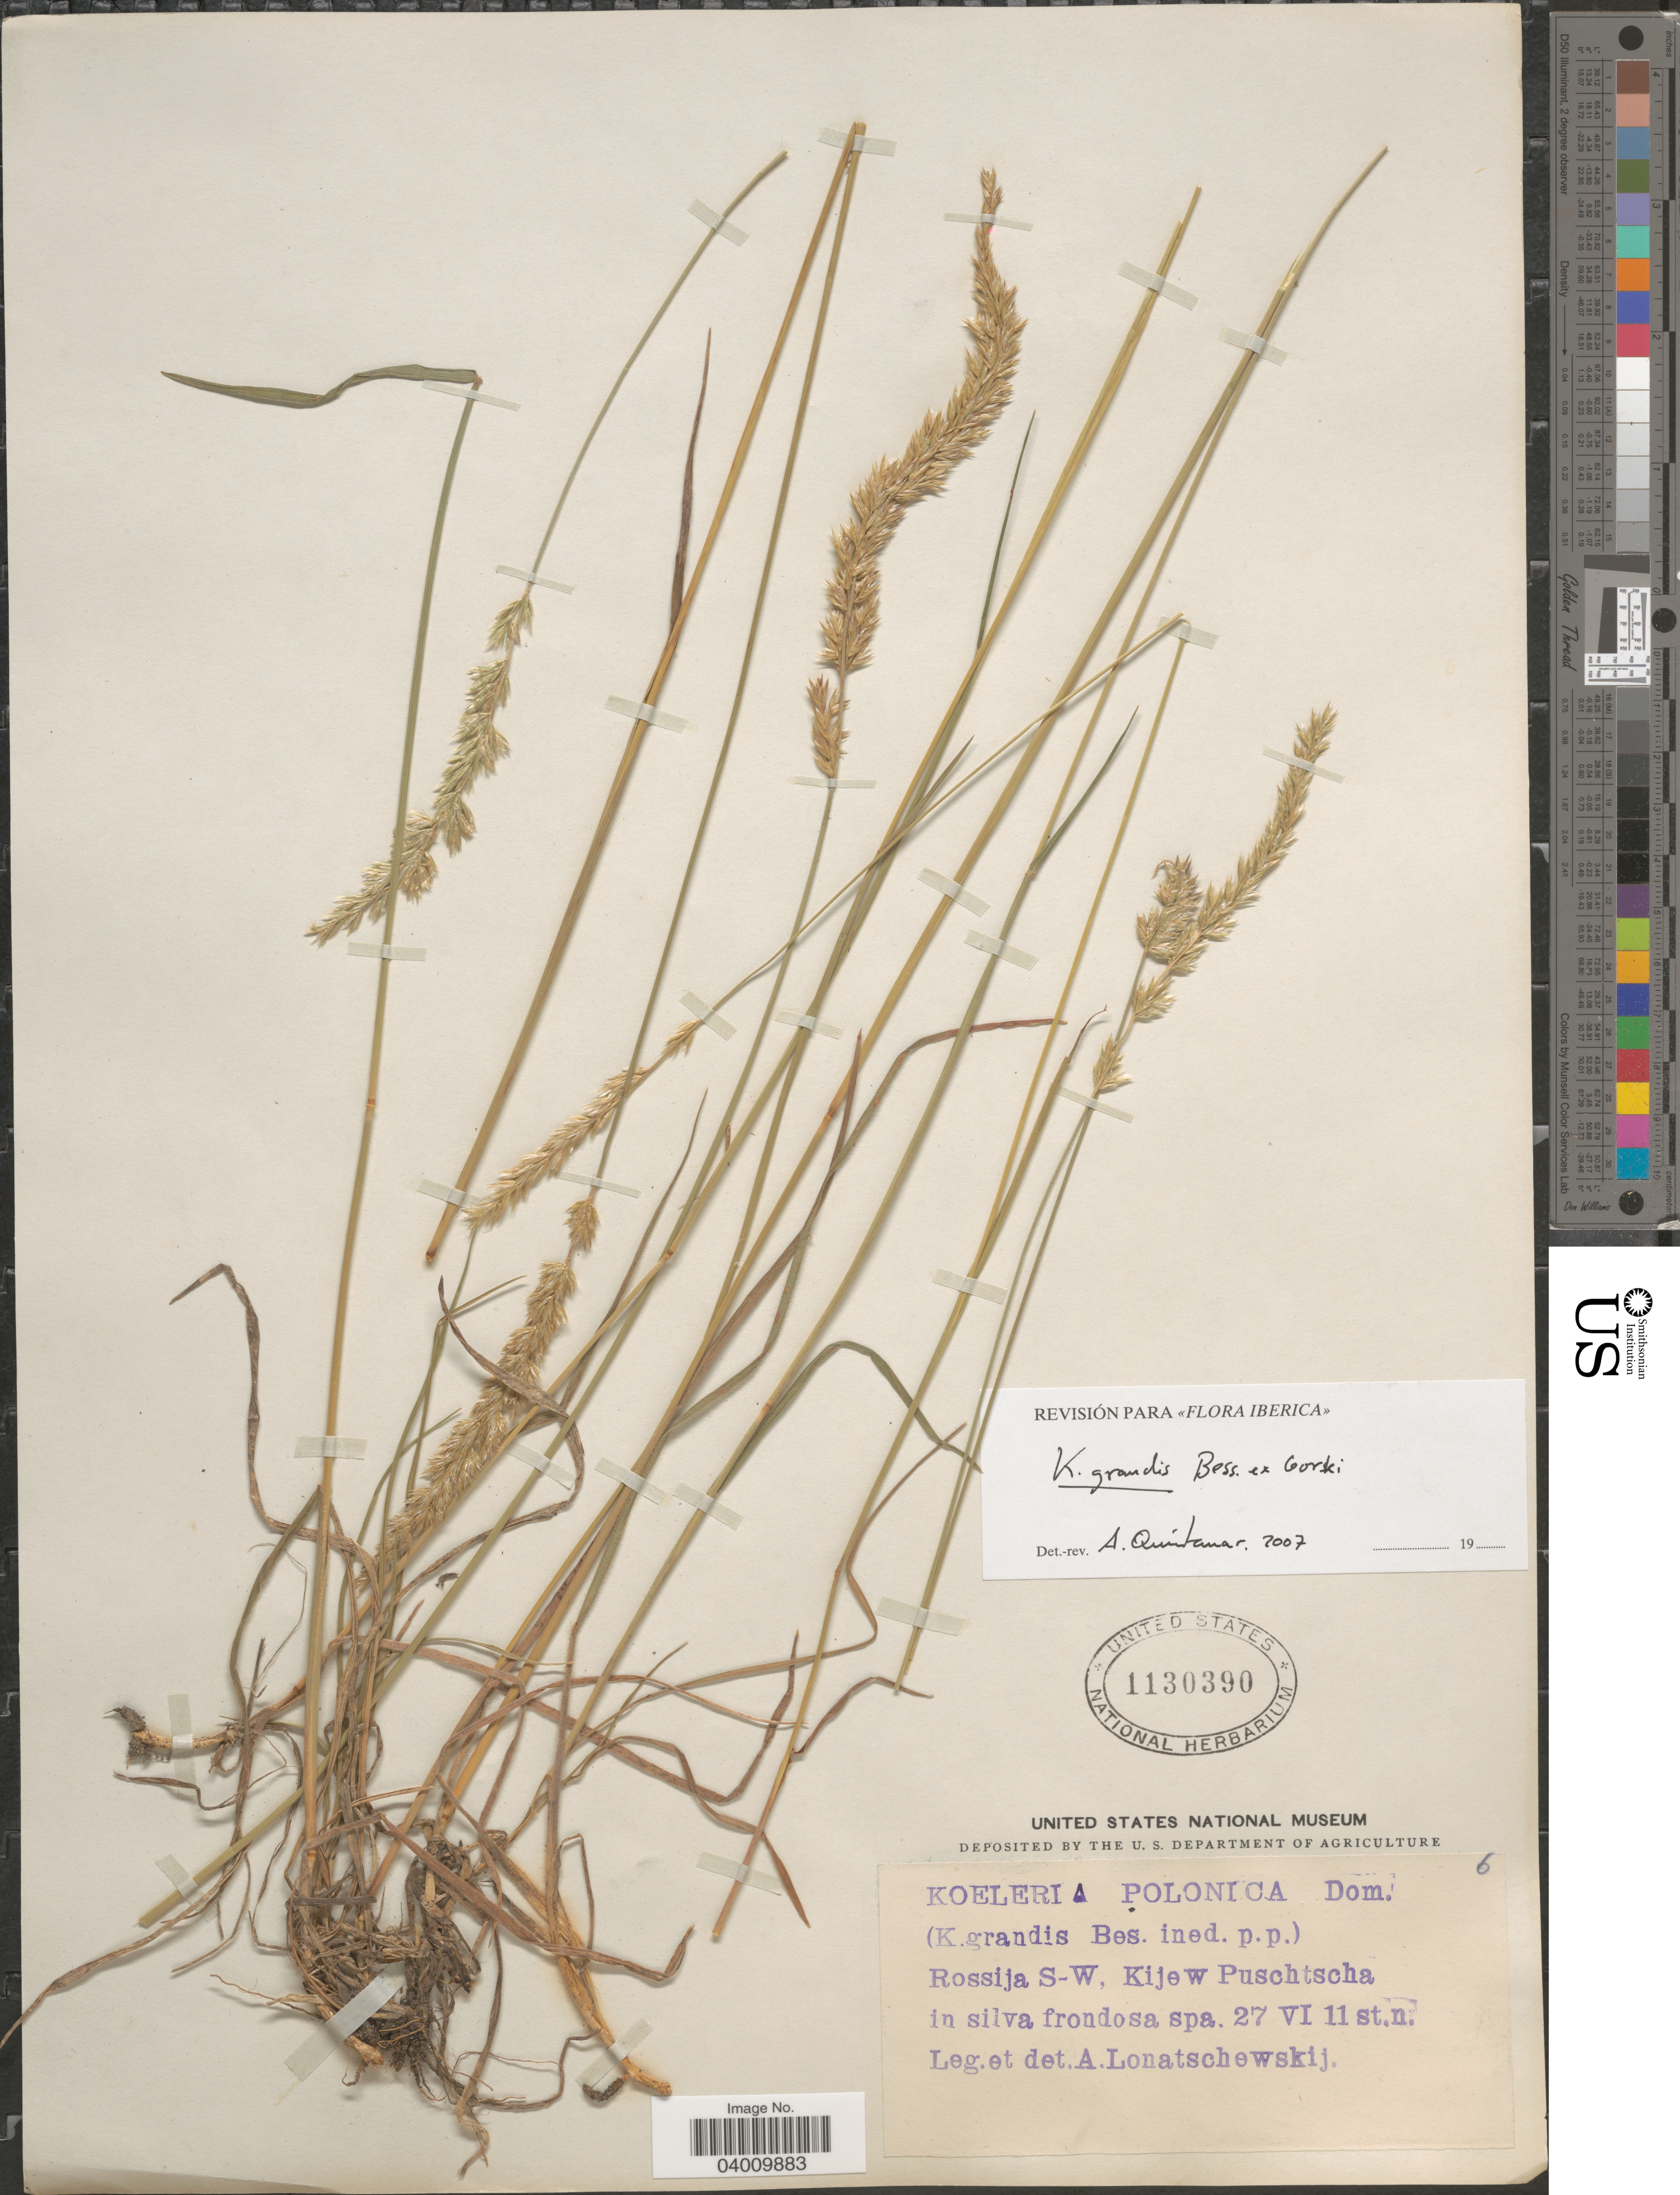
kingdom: Plantae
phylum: Tracheophyta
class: Liliopsida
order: Poales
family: Poaceae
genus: Koeleria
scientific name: Koeleria grandis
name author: Besser ex Gorski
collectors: A. Lonatschewskij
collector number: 6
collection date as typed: Transcribed d/m/y: 27/6/11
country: Ukraine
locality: Rossija S-W, Kijew Puschtscha in silva frondosa spa.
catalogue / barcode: US 1130390